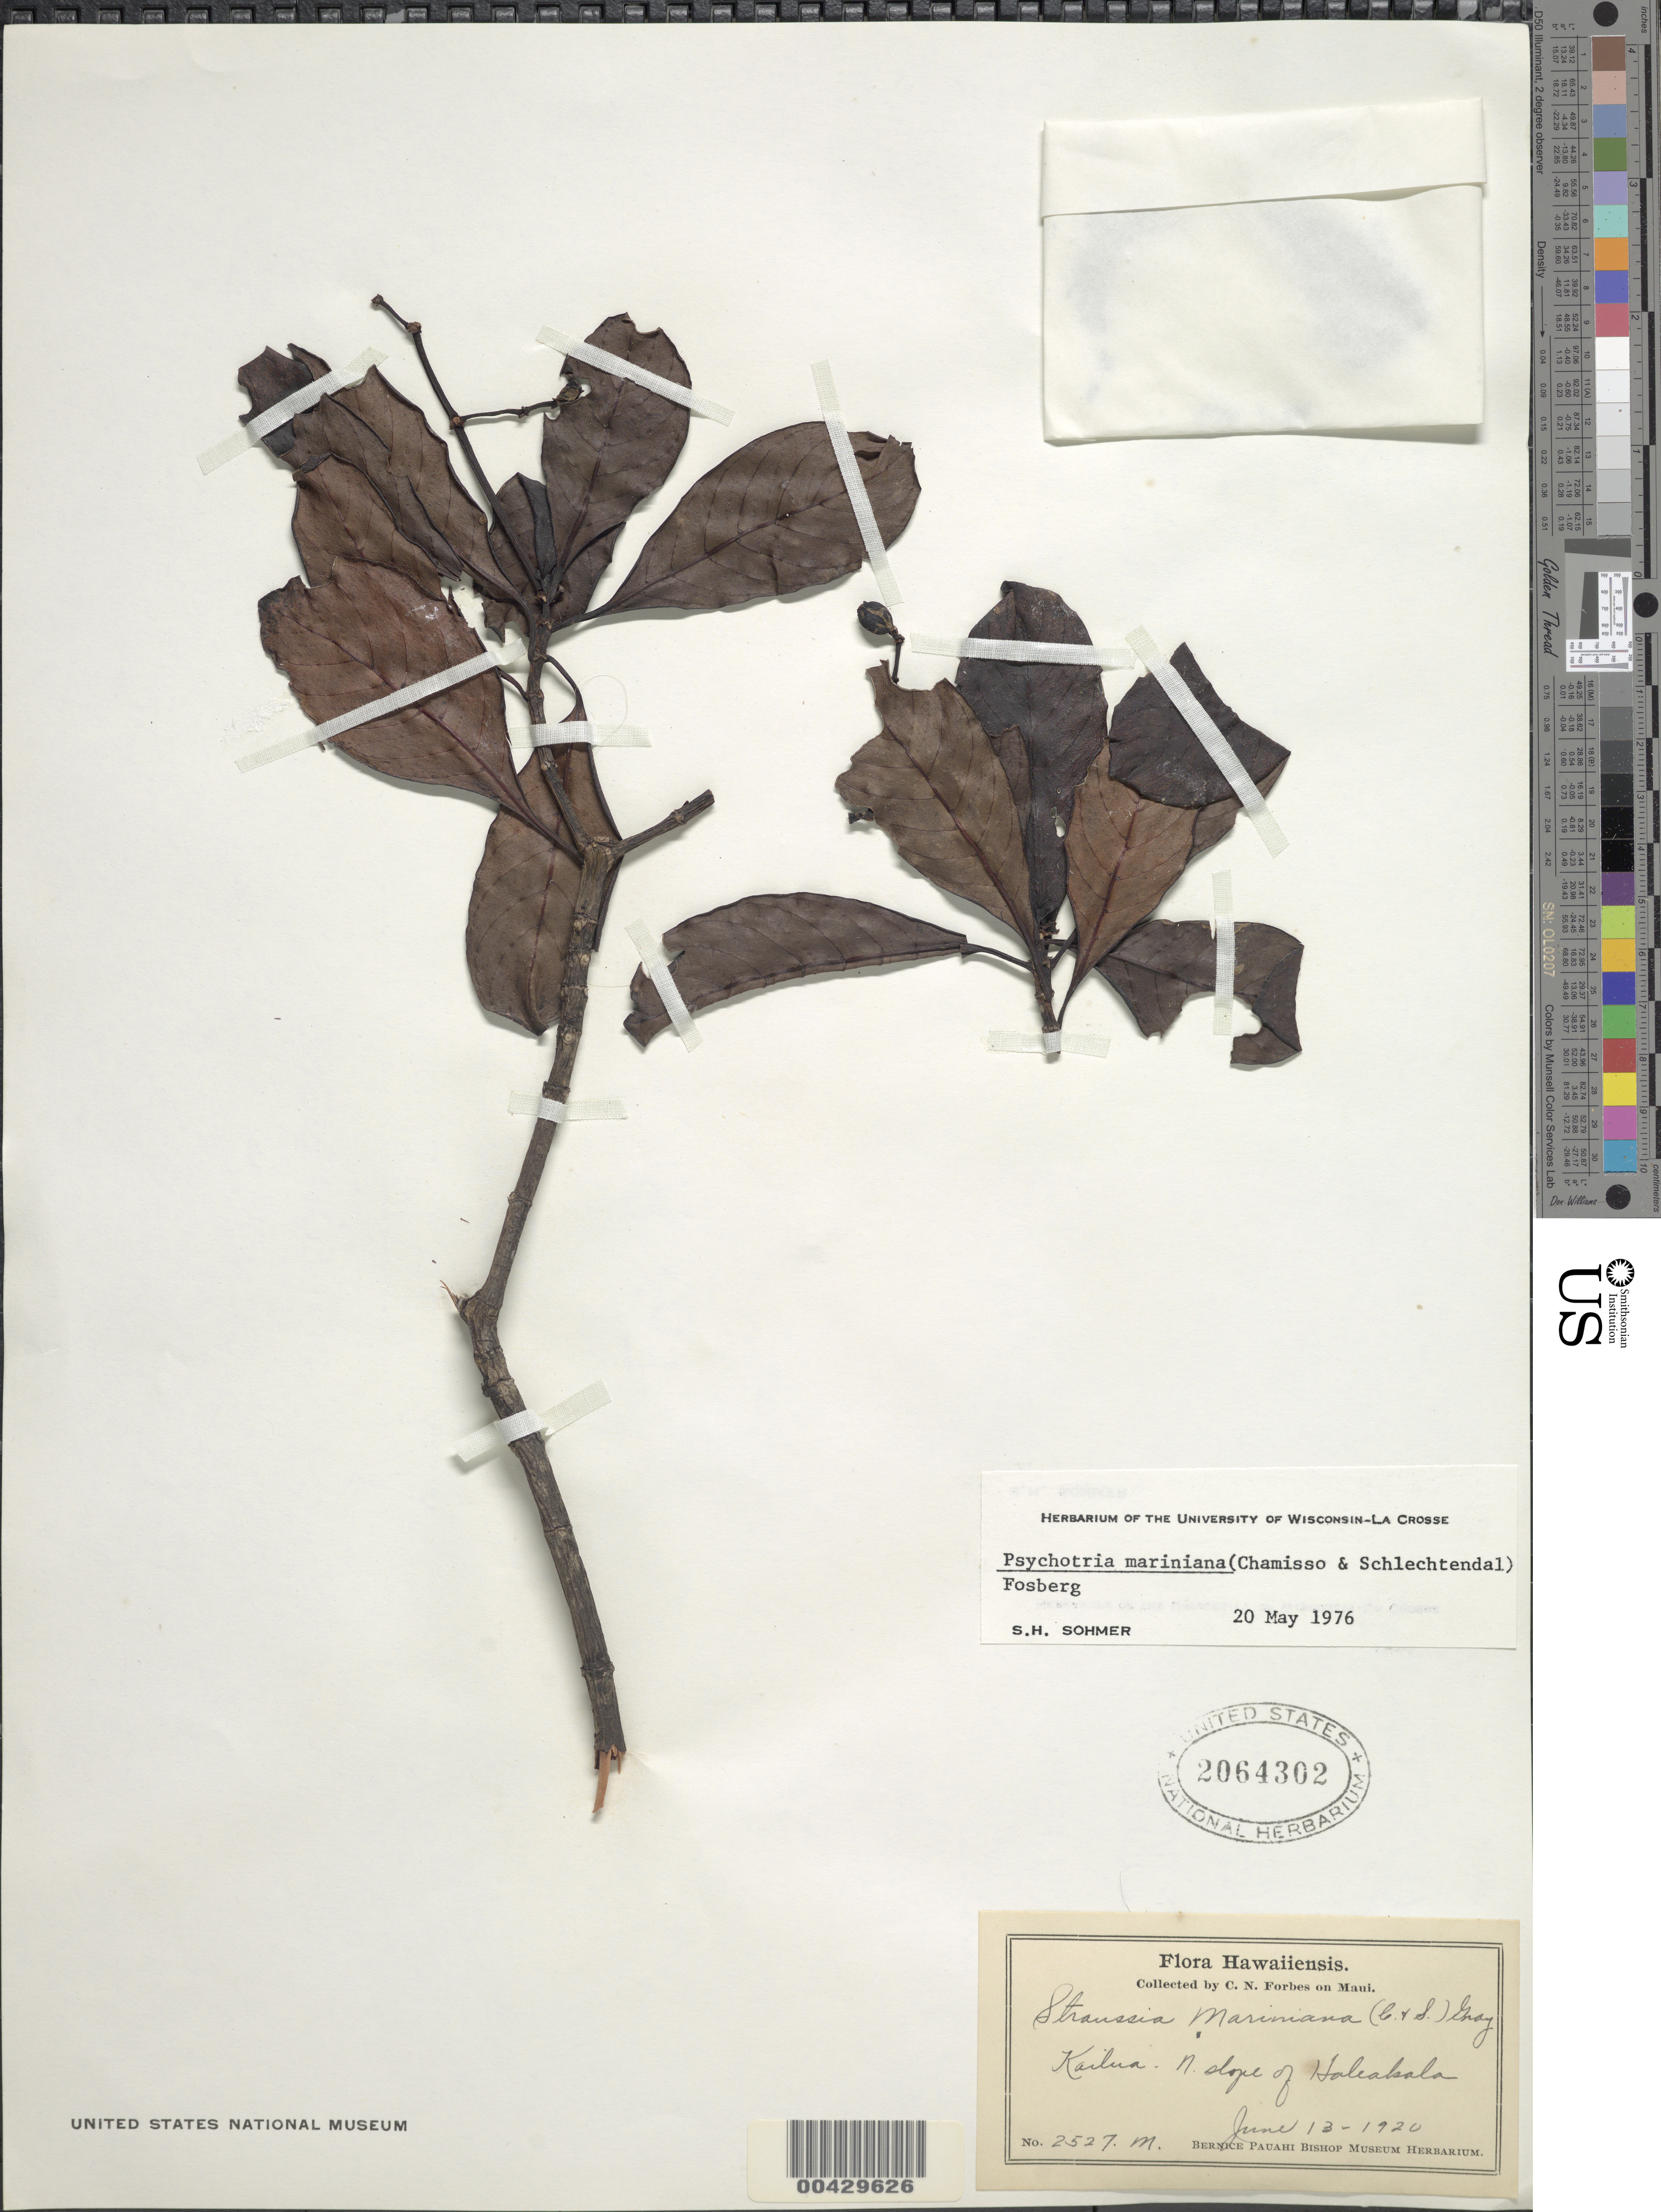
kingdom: Plantae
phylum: Tracheophyta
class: Magnoliopsida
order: Gentianales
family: Rubiaceae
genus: Psychotria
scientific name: Psychotria mariniana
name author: (Cham. & Schltdl.) Fosberg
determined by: Sohmer, S. H.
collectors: C. N. Forbes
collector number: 2527.M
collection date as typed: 13 Jun 1920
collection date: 1920-06-13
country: United States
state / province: Hawaii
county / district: Maui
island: Maui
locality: Kailua north slope of Haleakala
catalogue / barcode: US 2064302